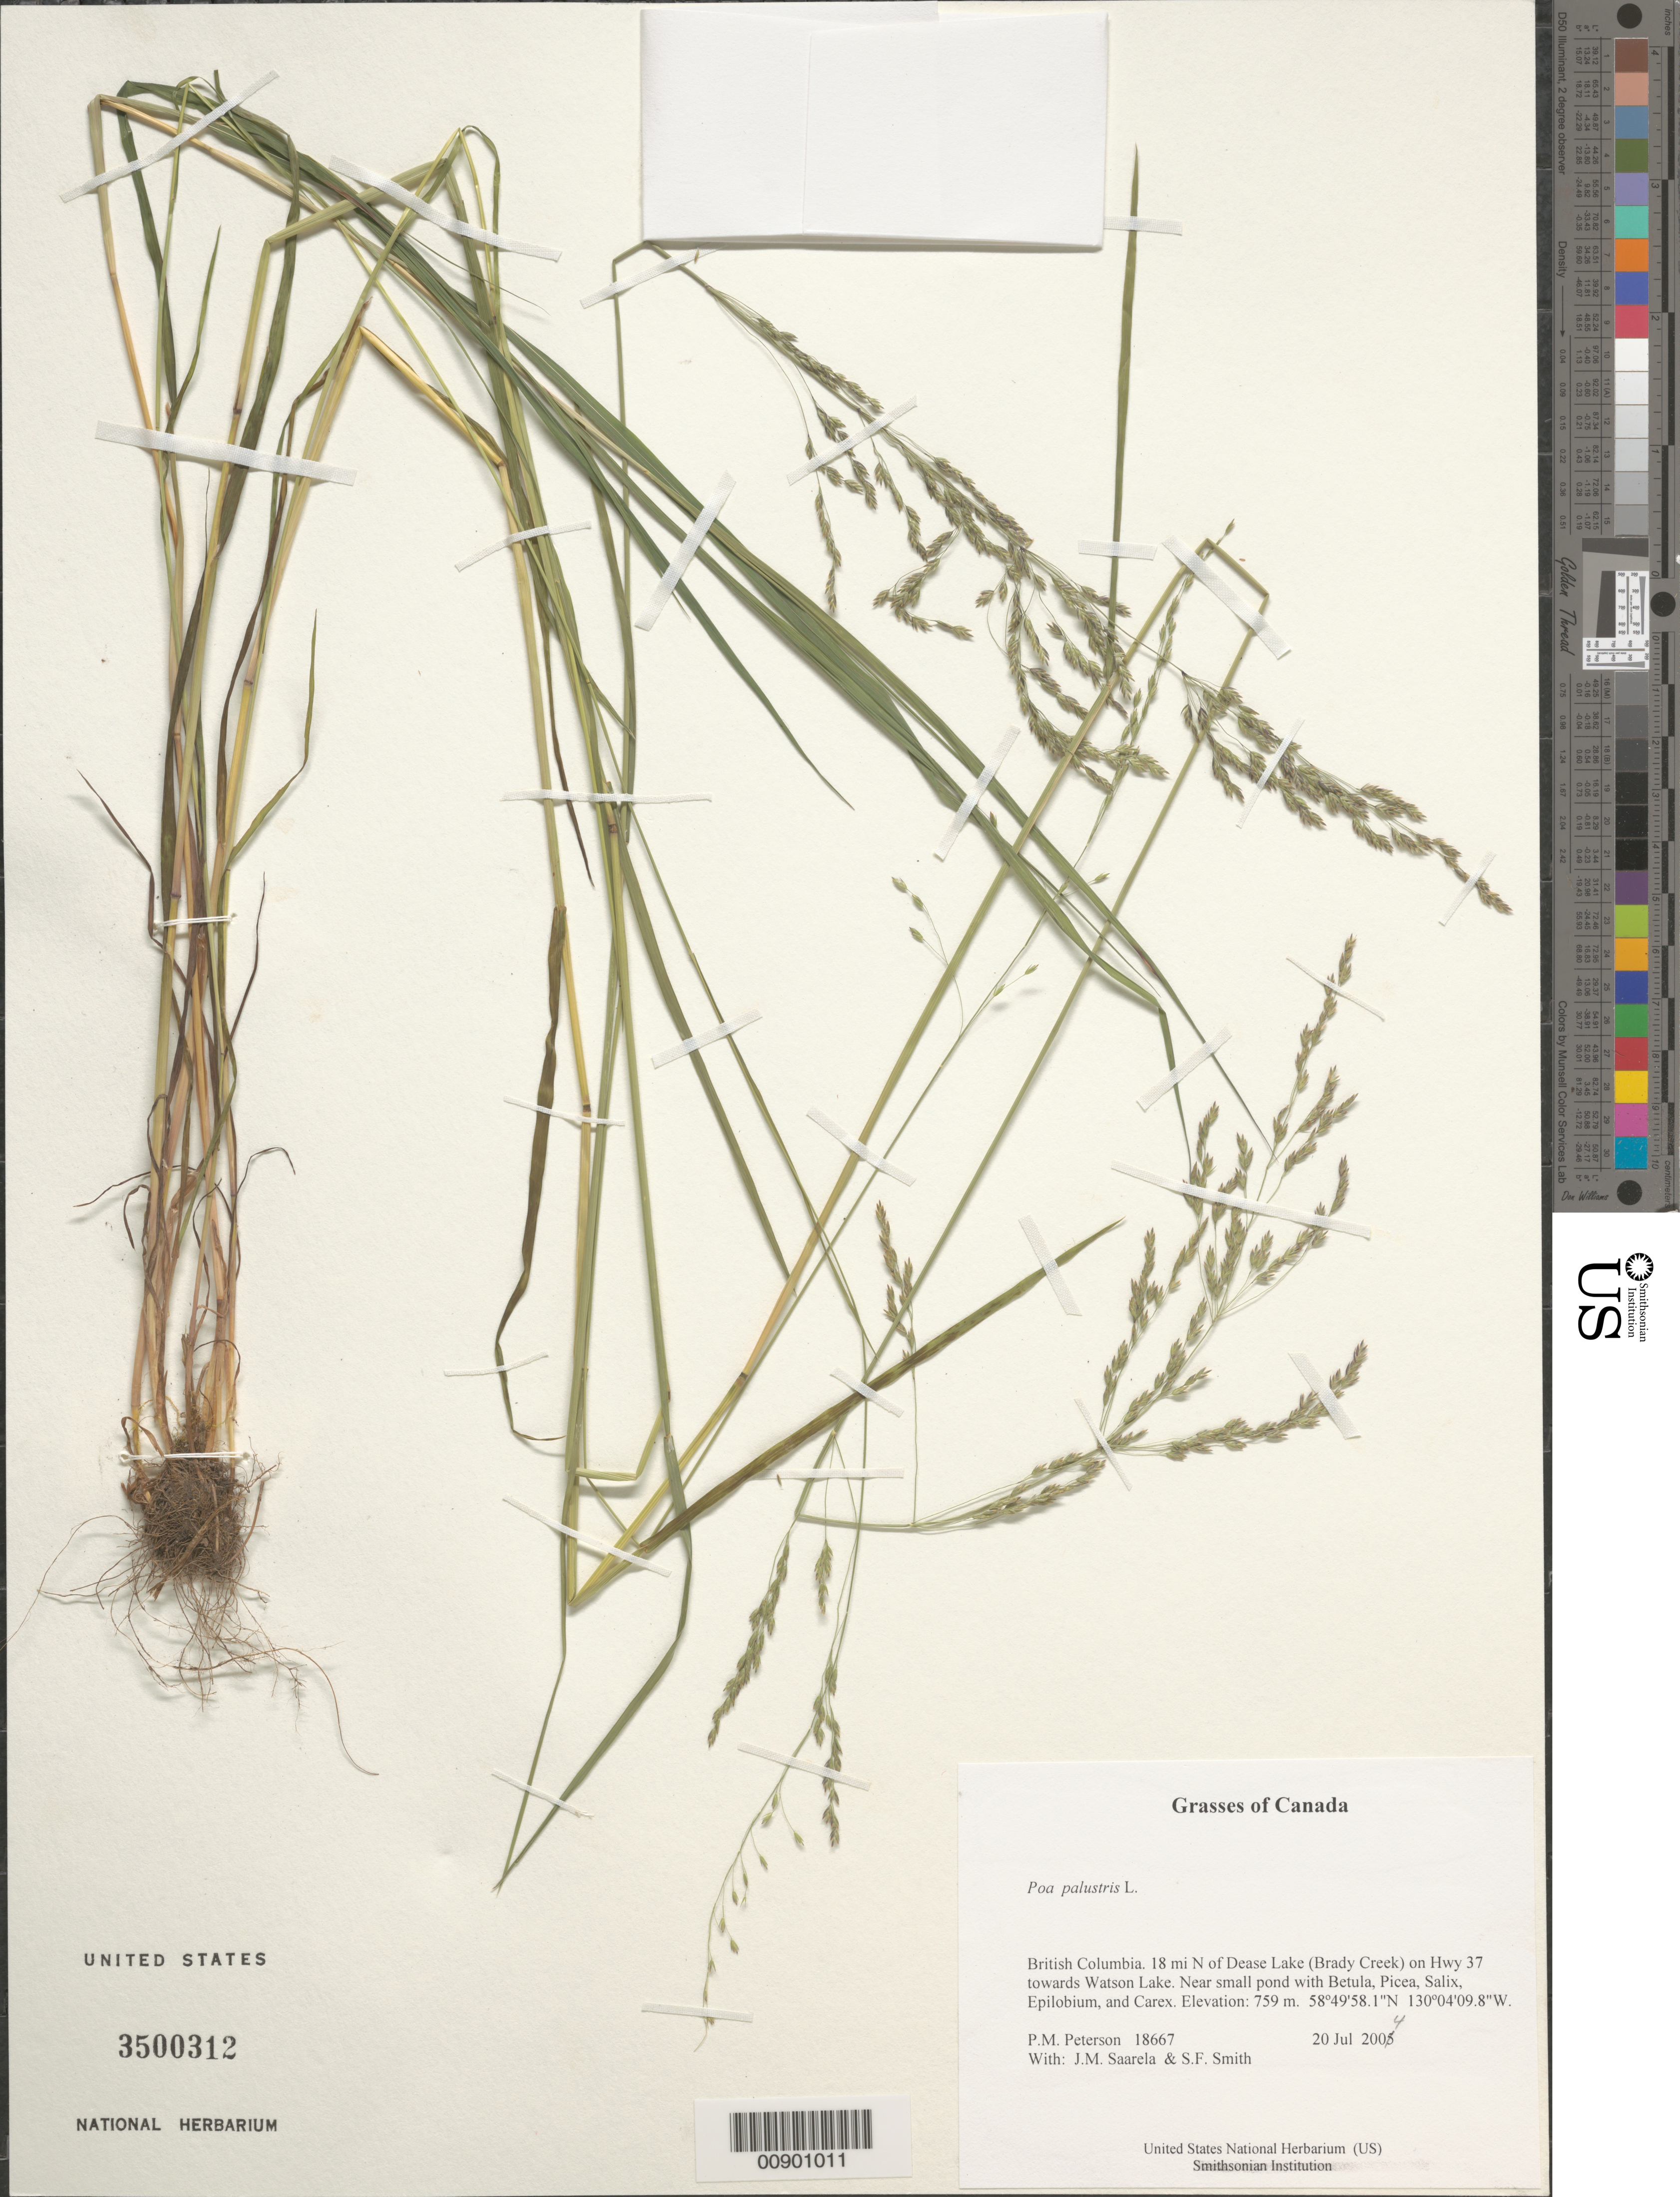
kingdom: Plantae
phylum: Tracheophyta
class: Liliopsida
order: Poales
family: Poaceae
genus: Poa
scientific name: Poa palustris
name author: L.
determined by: Soreng, Robert J., Research Associate (BOT), Smithsonian Institution - National Museum of Natural History (UNITED STATES)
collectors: P. M. Peterson, J. Saarela & S.F. Smith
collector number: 18667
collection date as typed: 20 Jul 2004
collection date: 2004-07-20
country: Canada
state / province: British Columbia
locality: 18 mi N of Dease Lake (Brady Creek) on Hwy 37 towards Watson Lake. Near small pond with Betula, Picea, Salix, Epilobium, and Carex.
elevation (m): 759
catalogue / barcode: US 3500312